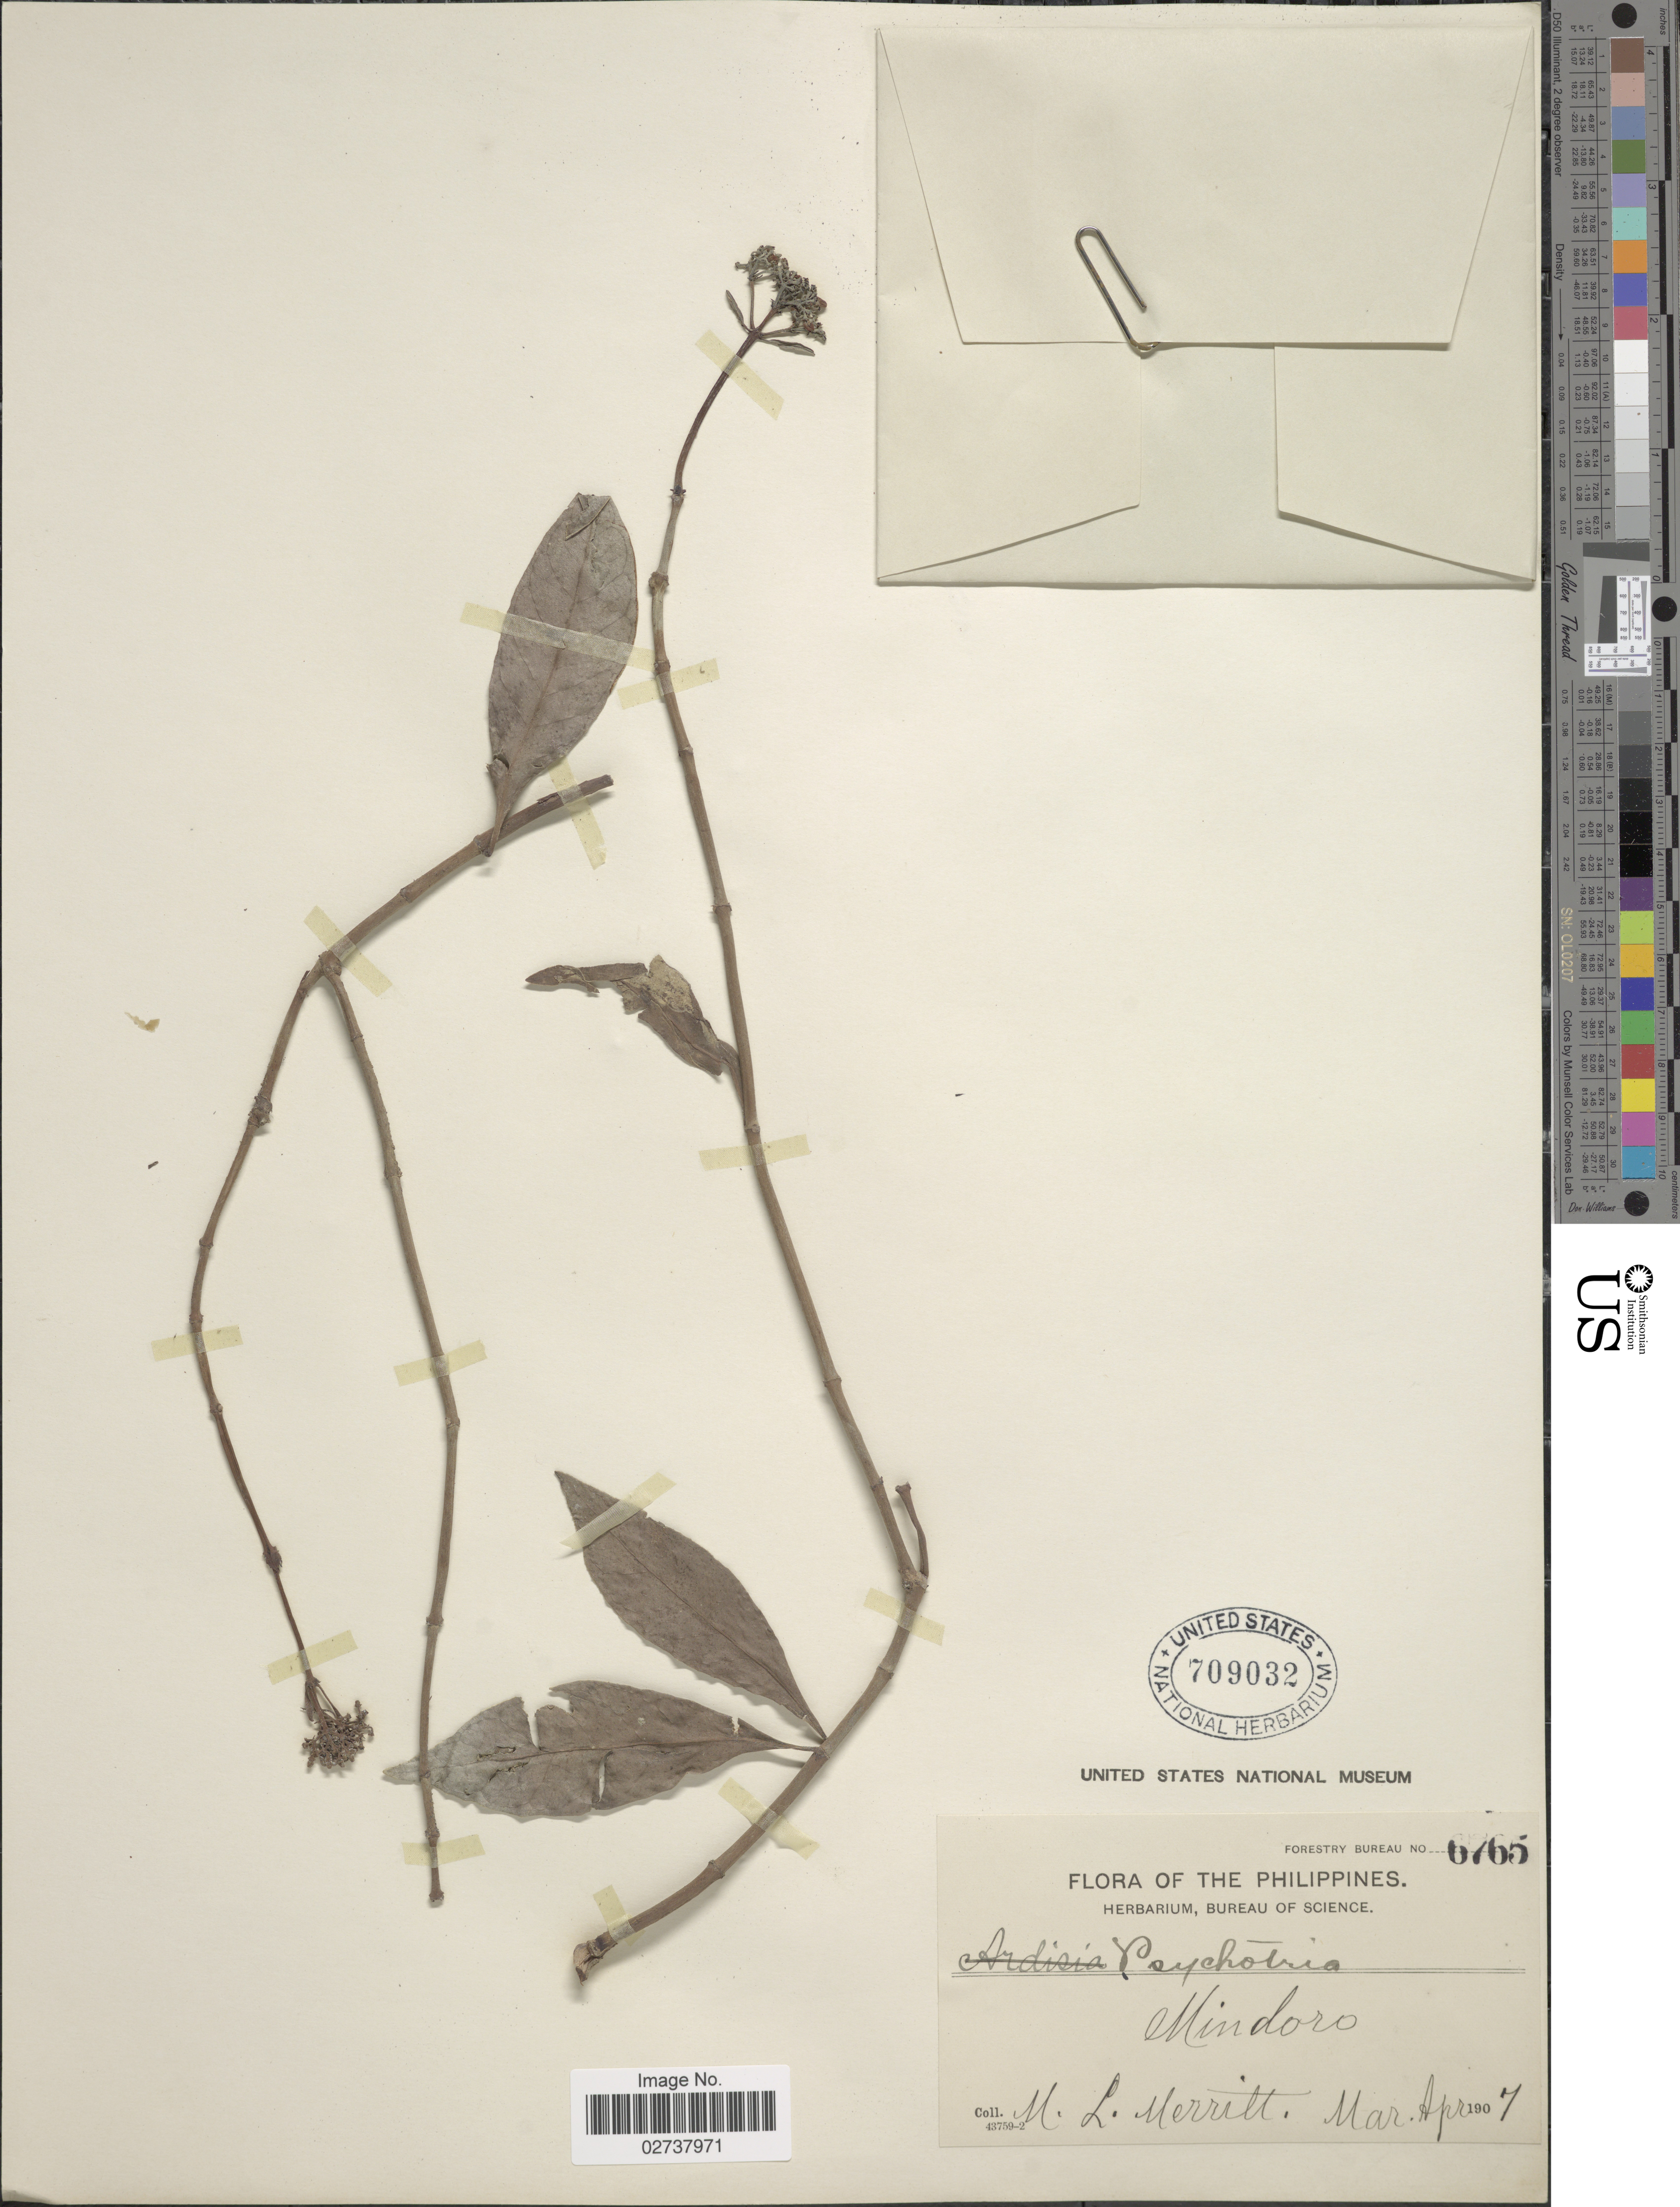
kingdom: Plantae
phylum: Tracheophyta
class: Magnoliopsida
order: Gentianales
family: Rubiaceae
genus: Psychotria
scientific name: Psychotria mindoroensis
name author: Elmer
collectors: M. L. Merritt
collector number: Forestry Bureau 6765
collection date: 1907-03/1907-04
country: Philippines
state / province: Mimaropa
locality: Mindoro.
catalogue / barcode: US 709032